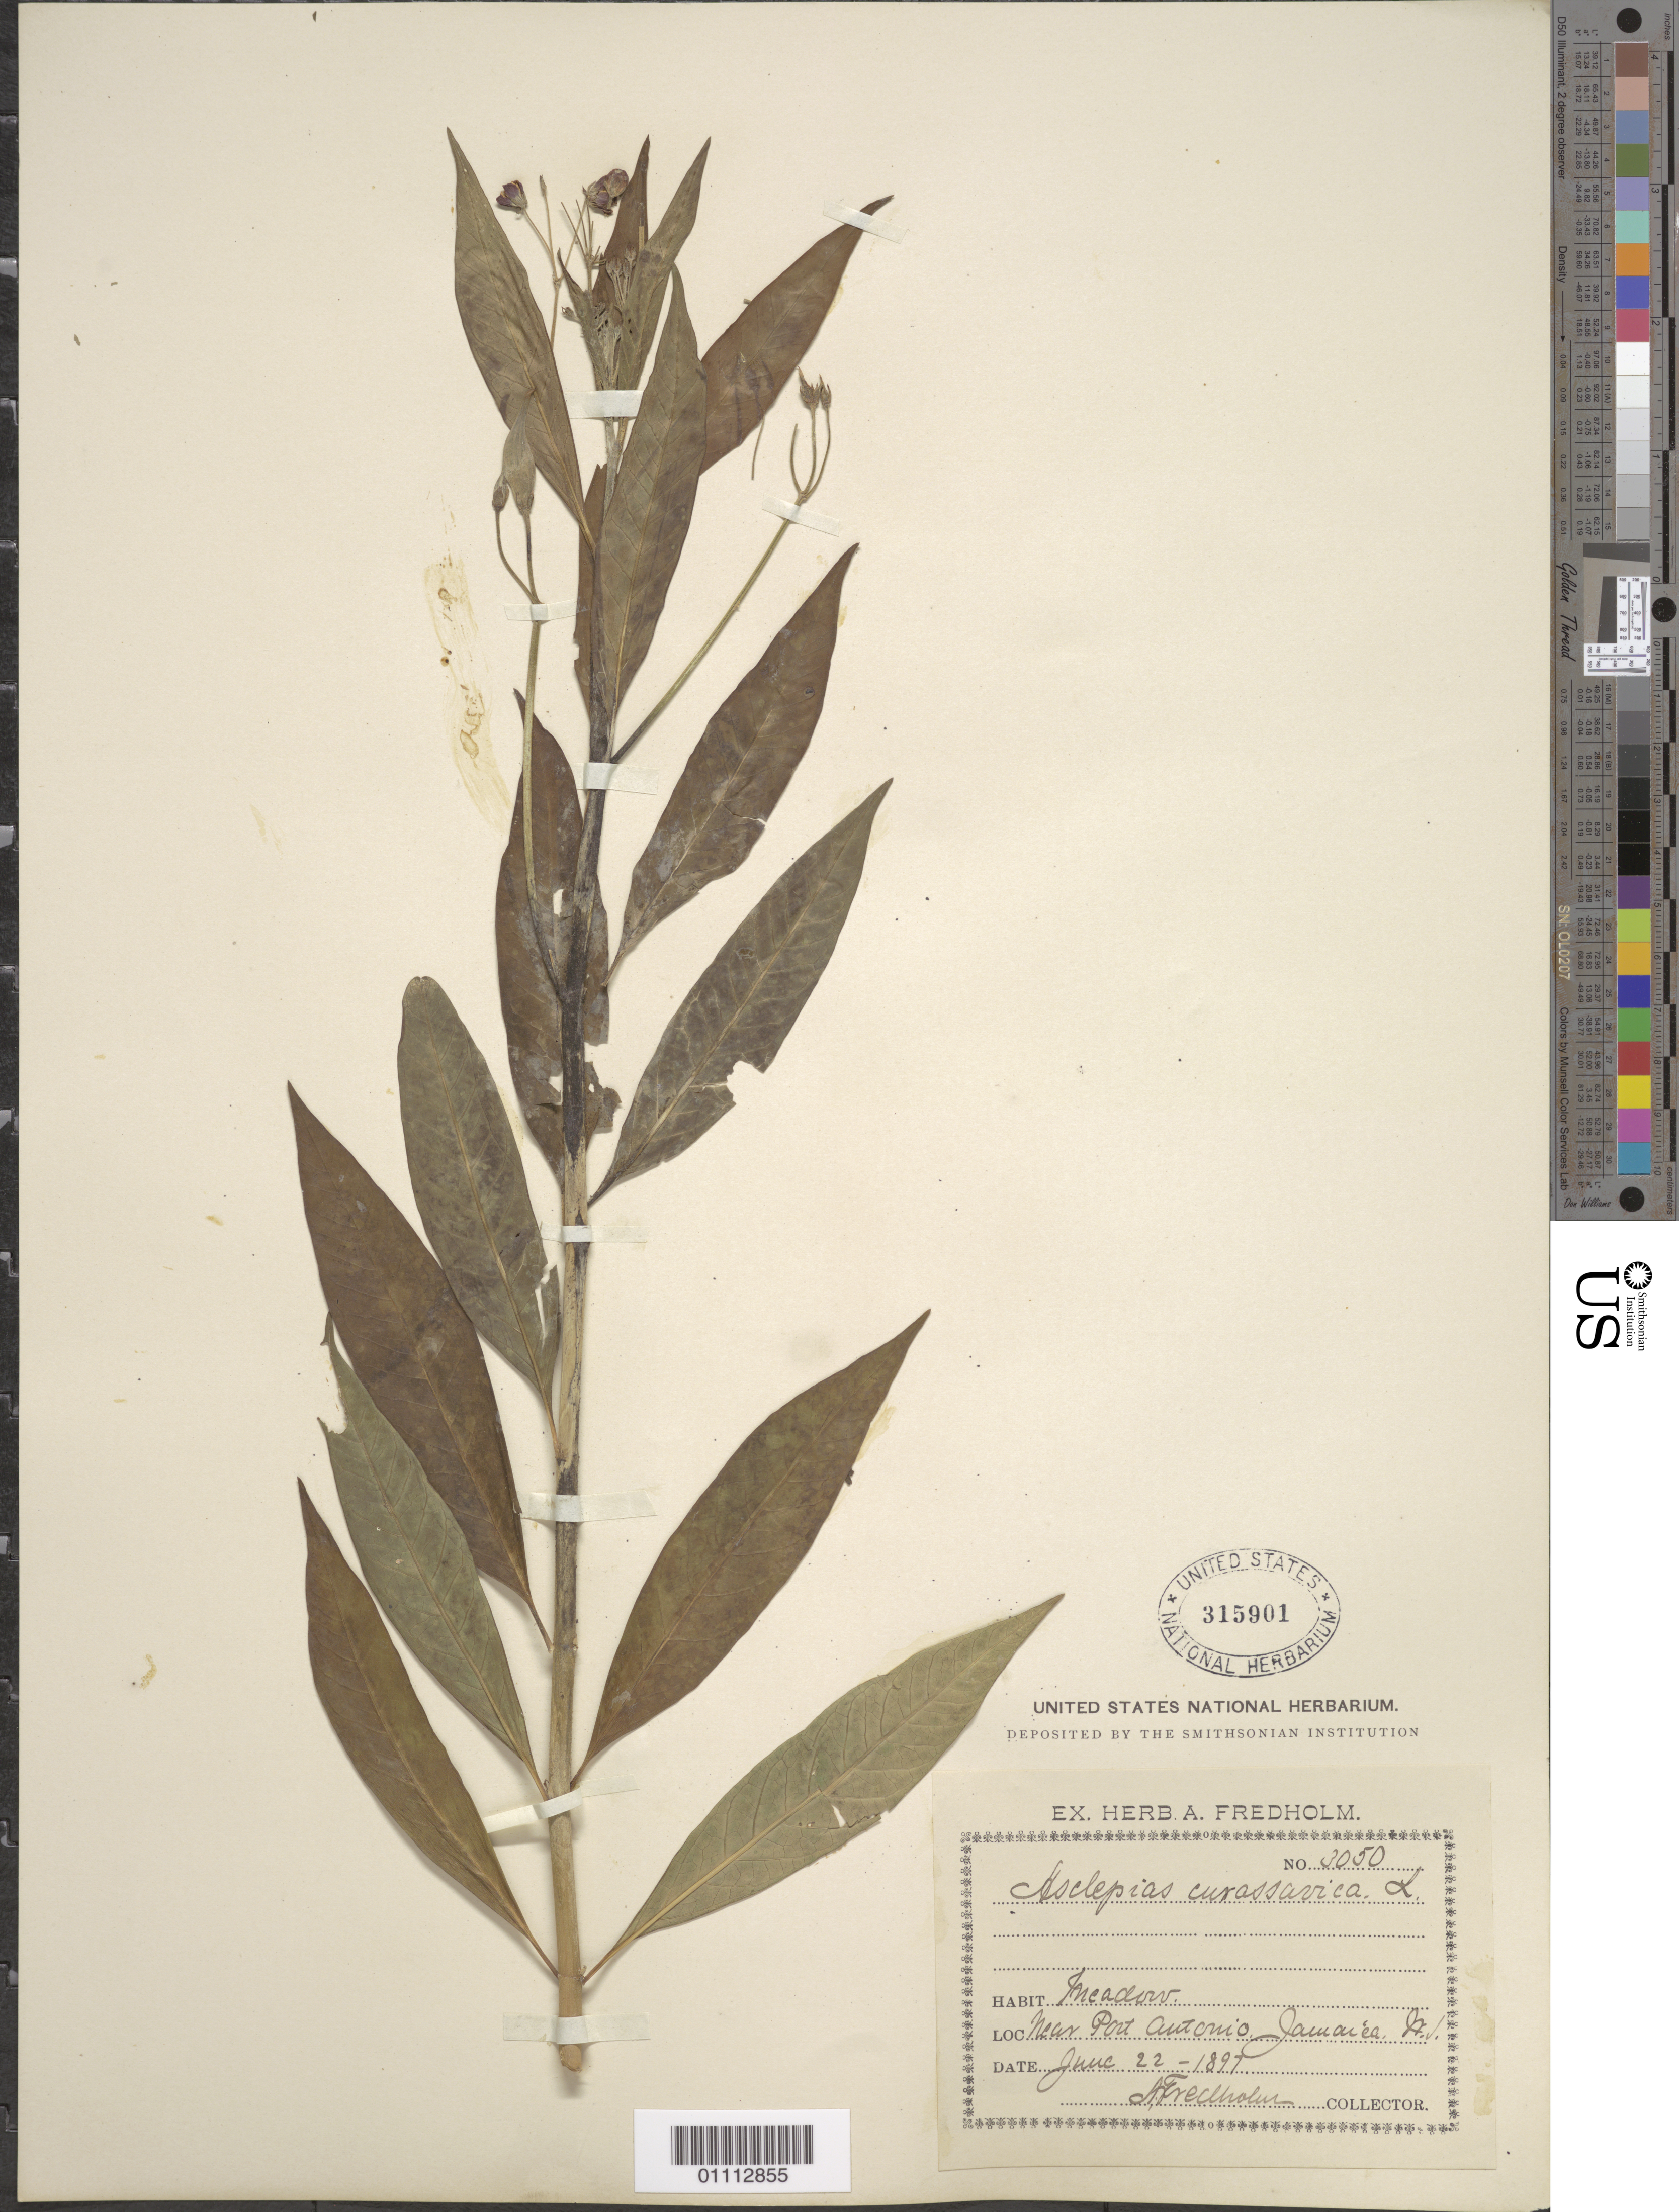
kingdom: Plantae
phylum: Tracheophyta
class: Magnoliopsida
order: Gentianales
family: Apocynaceae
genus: Asclepias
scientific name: Asclepias curassavica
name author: L.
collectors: A. Fredholm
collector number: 3050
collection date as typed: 22 Jun 1897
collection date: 1897-06-22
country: Jamaica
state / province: Portland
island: Jamaica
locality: Near Port Antonio. Meadow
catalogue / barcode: US 315901